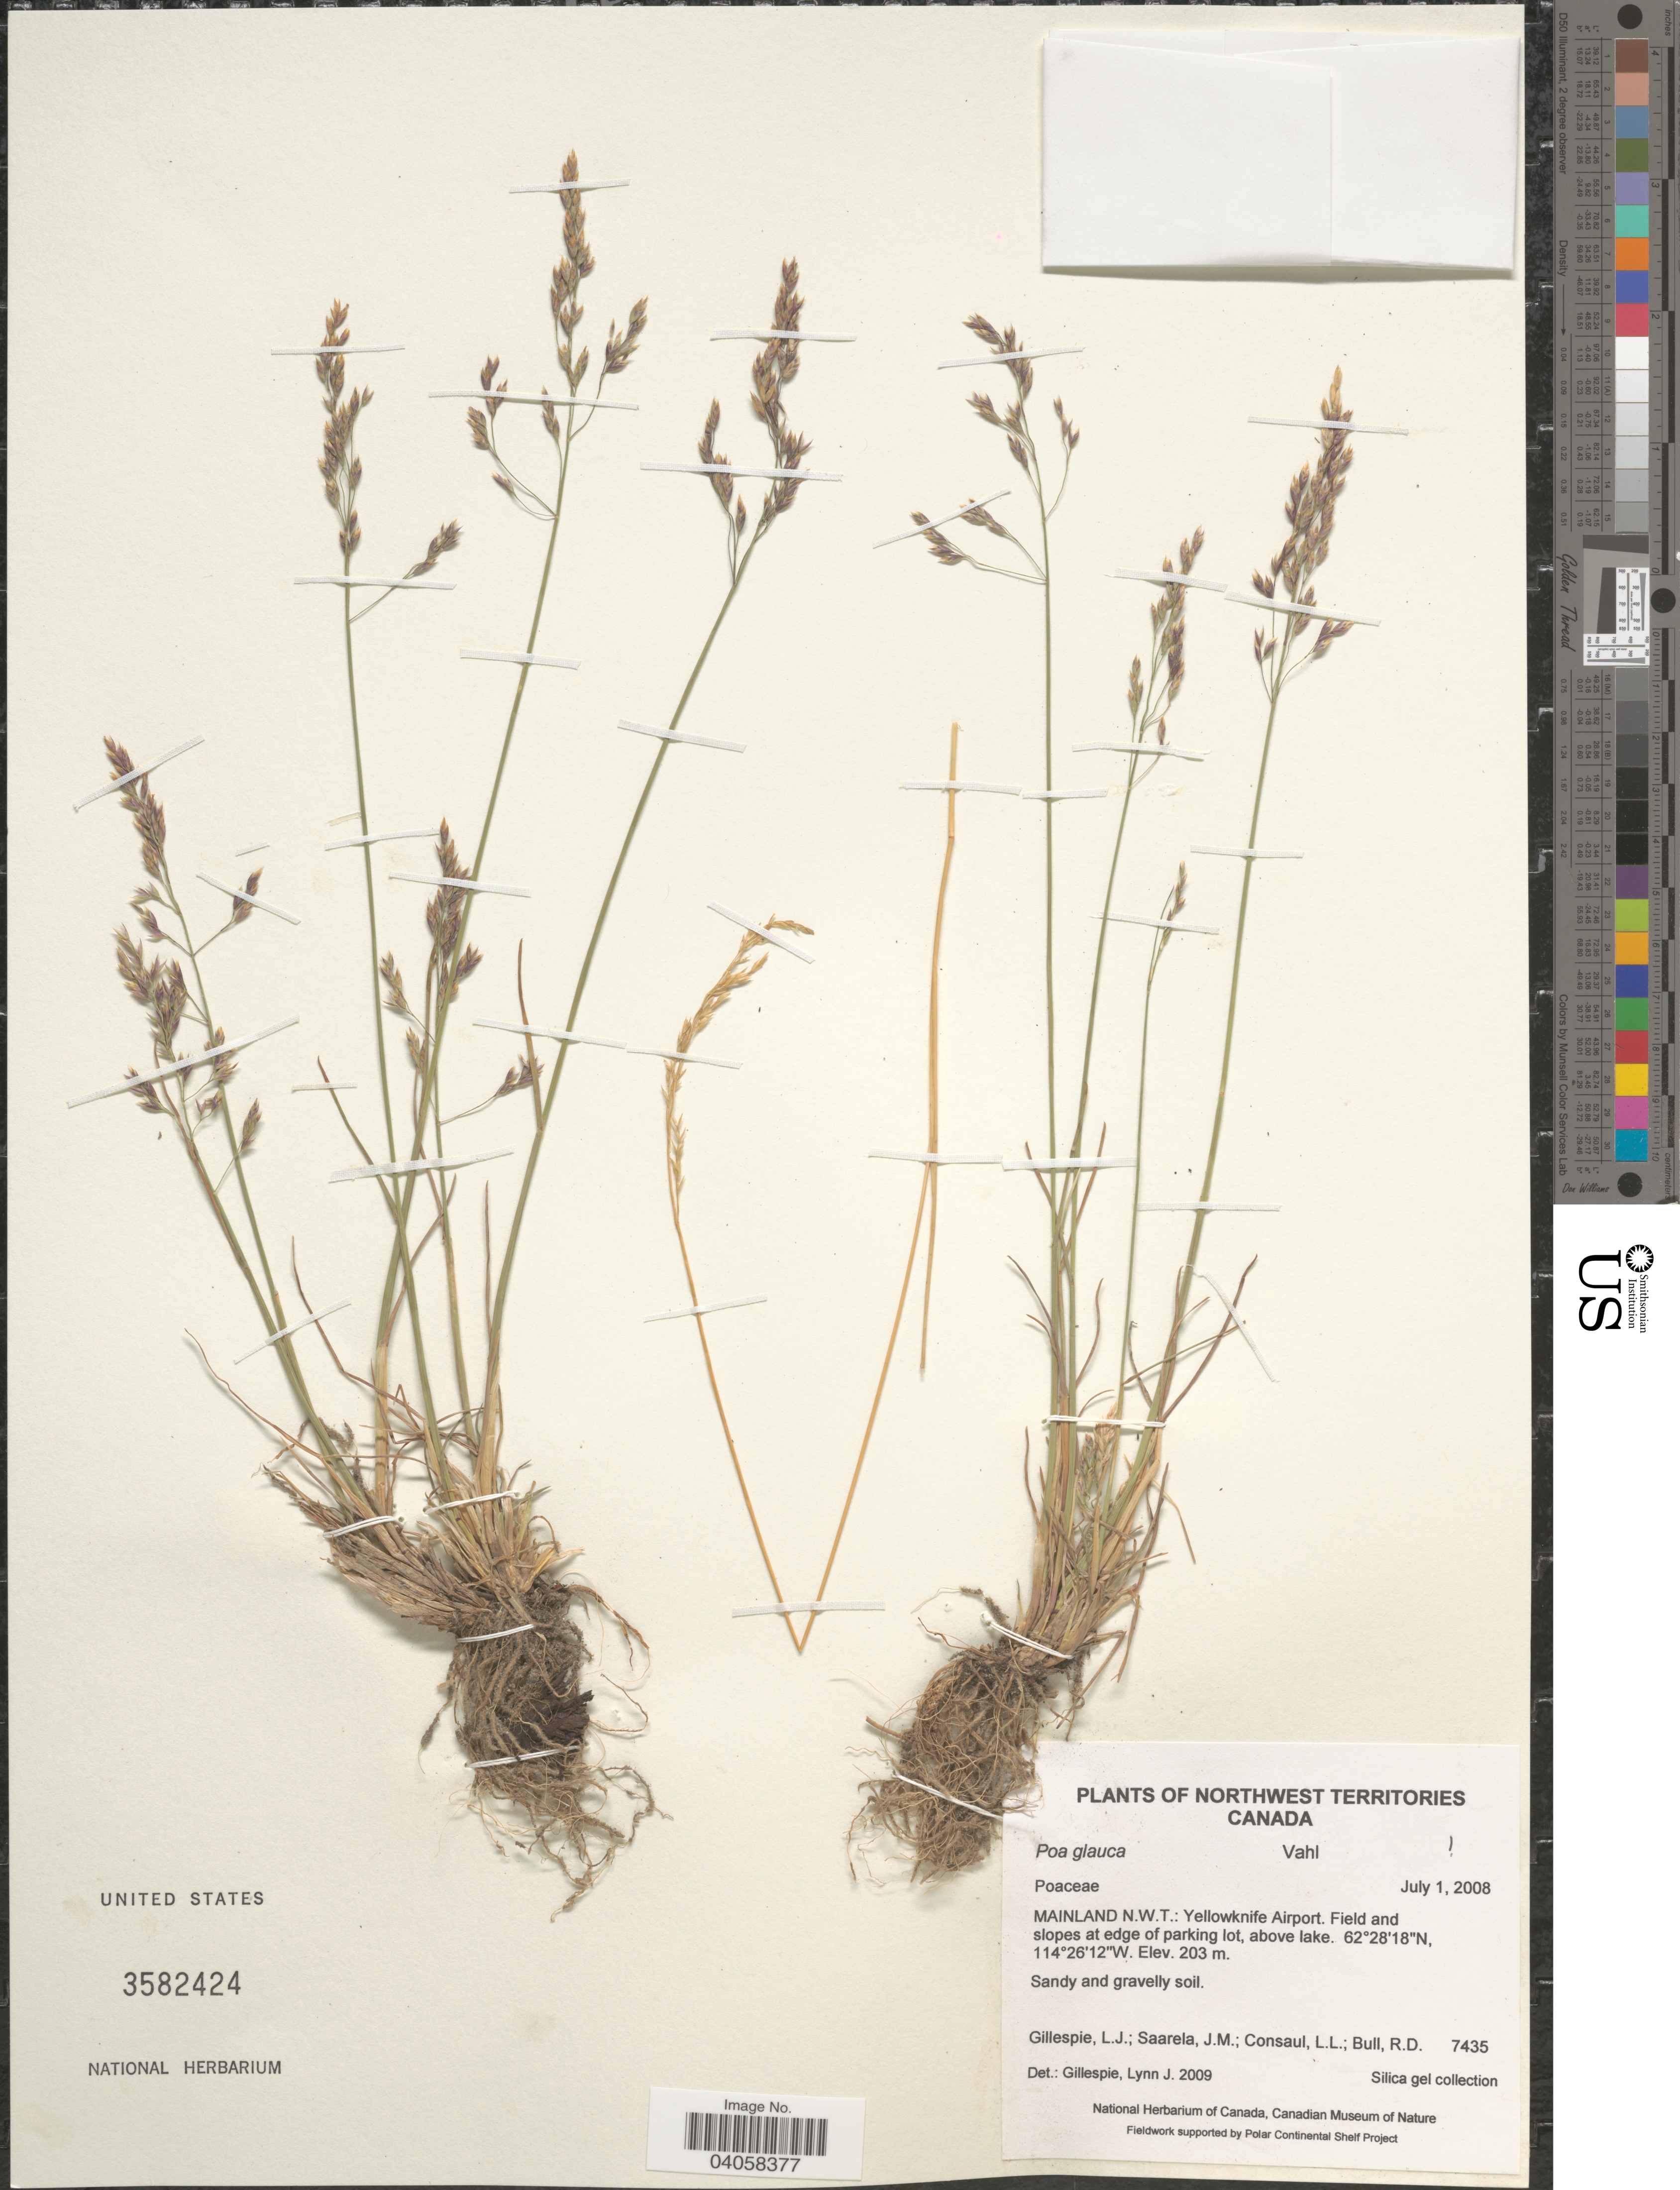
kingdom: Plantae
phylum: Tracheophyta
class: Liliopsida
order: Poales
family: Poaceae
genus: Poa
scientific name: Poa glauca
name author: Vahl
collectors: L. Gillespie, J. Saarela, L. Consaul & R. Bull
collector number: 7435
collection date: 2008-07-01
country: Canada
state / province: Northwest Territories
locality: Mainland N.W.T: Yellowknife Airport. Field and slopes at edge of parking lot, above lake.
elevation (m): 203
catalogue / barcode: US 3582424